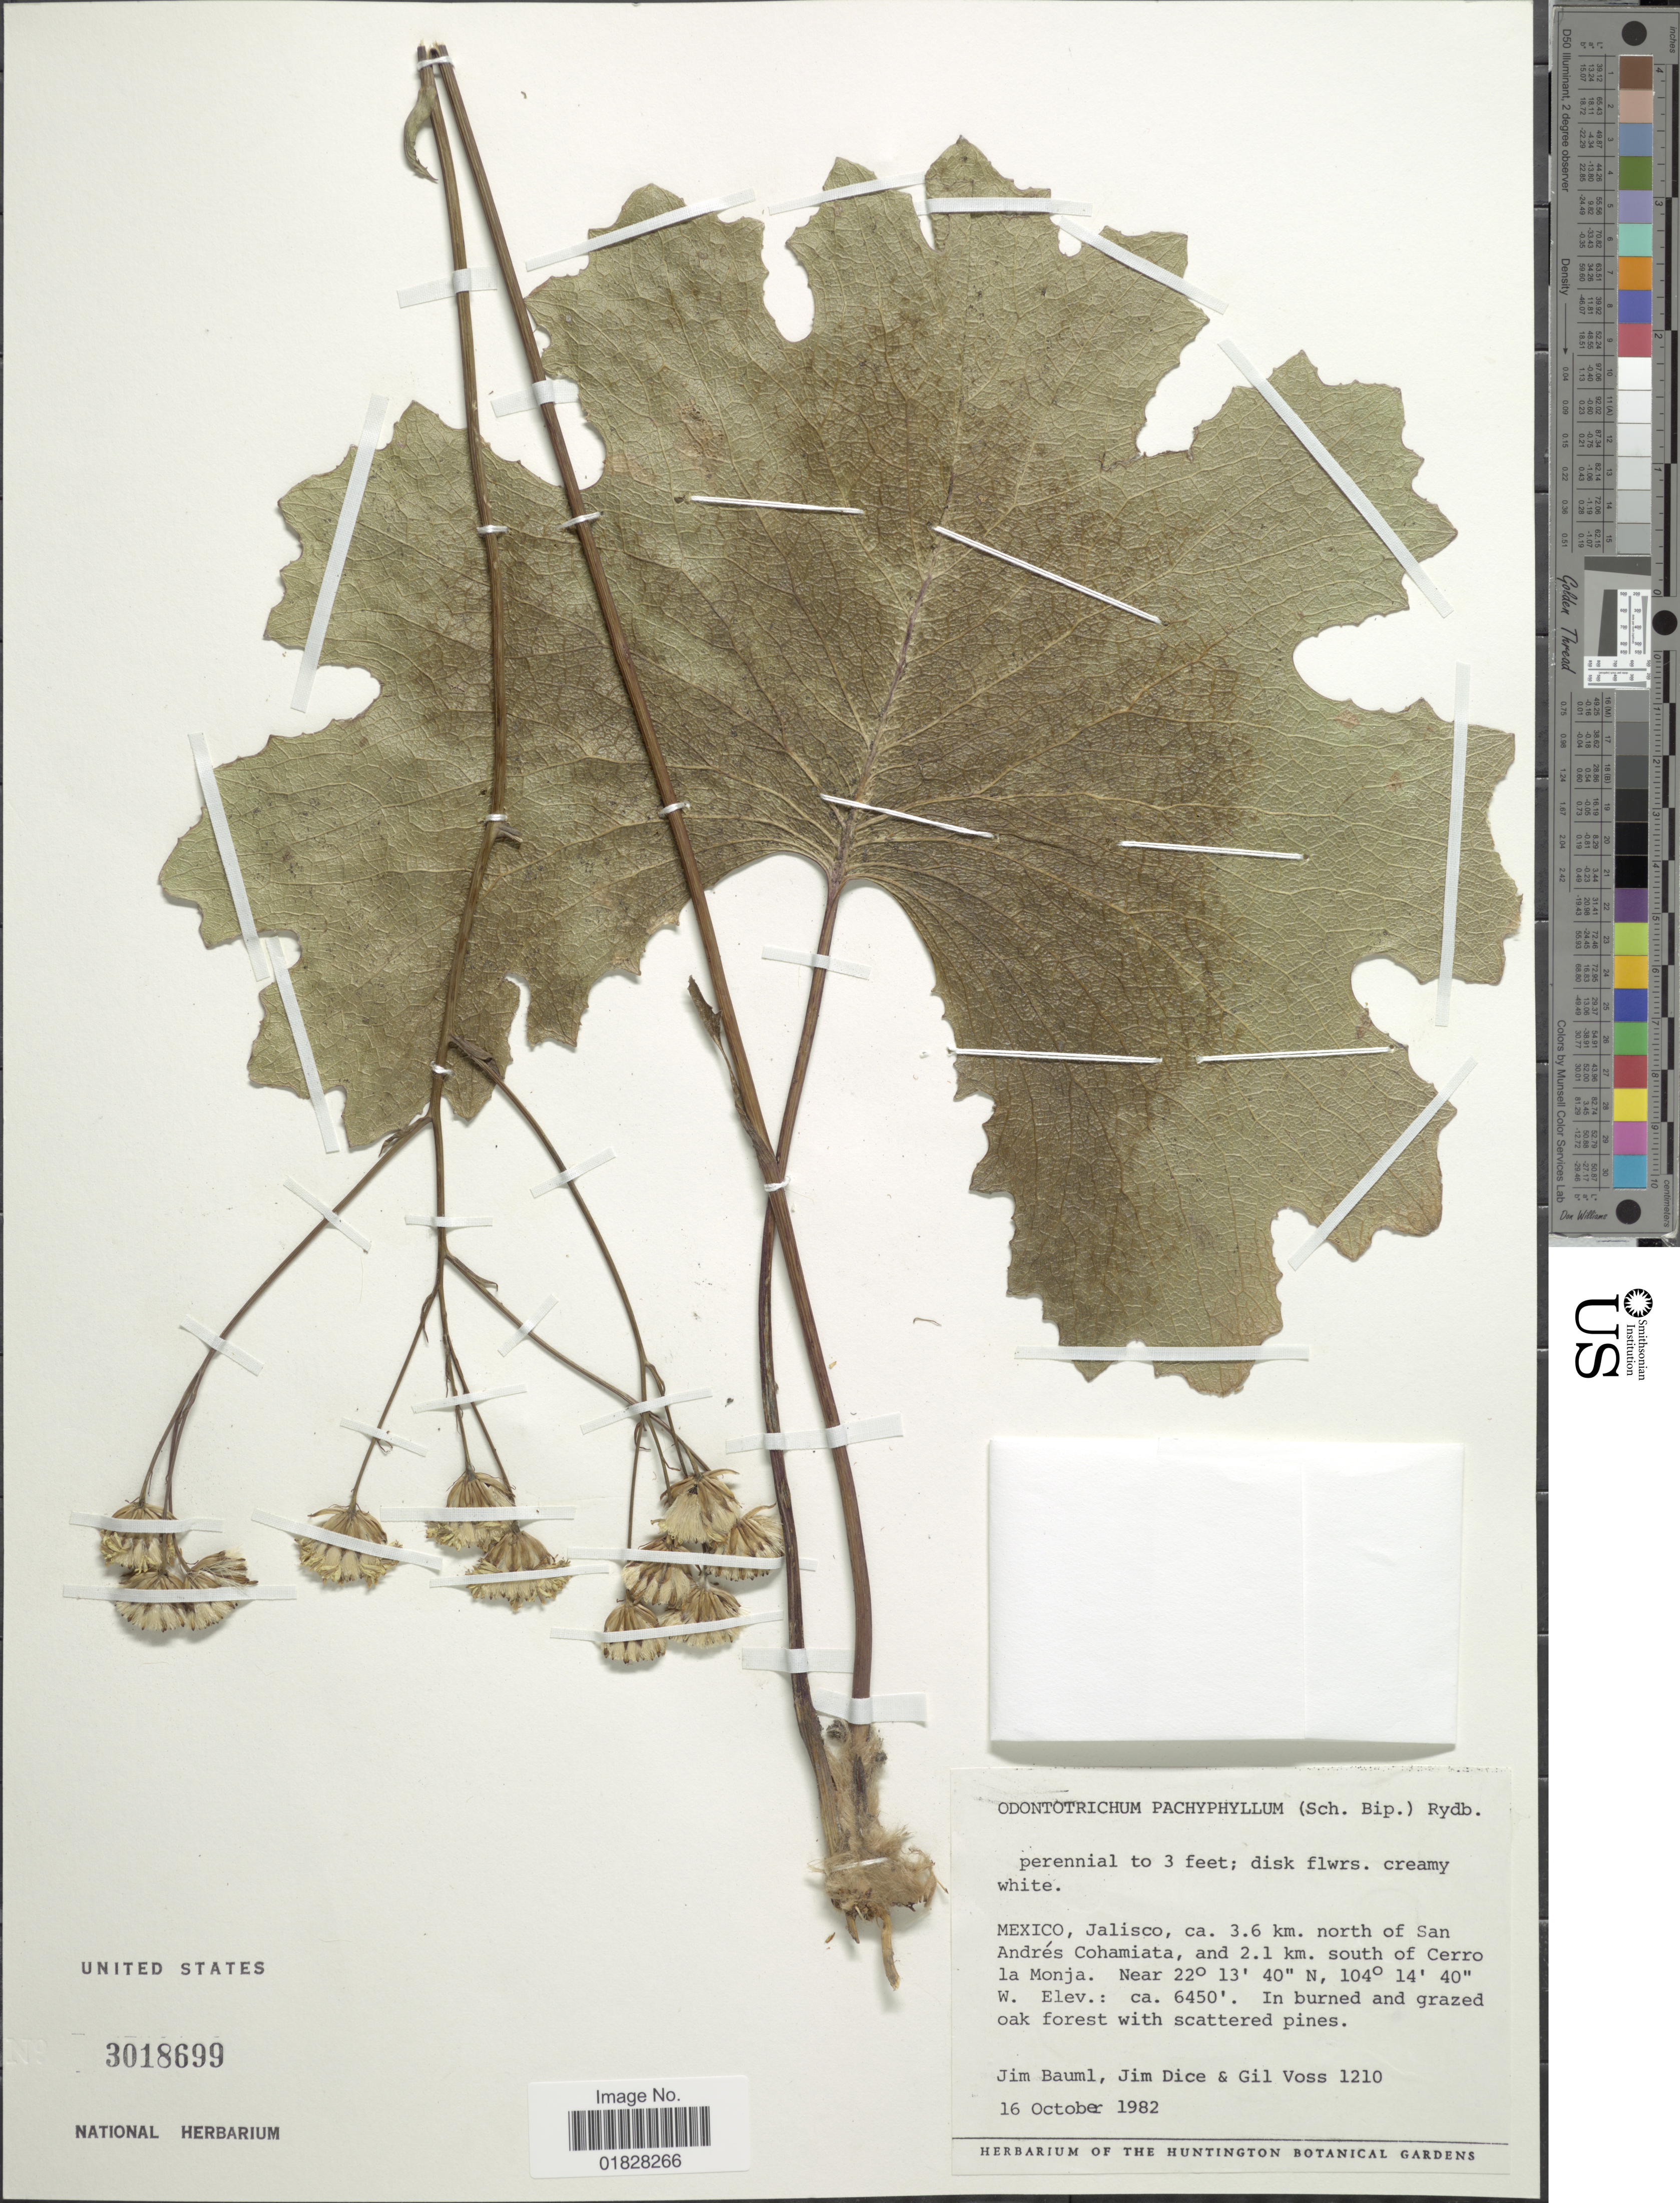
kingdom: Plantae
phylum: Tracheophyta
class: Magnoliopsida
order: Asterales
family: Asteraceae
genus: Psacalium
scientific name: Psacalium pachyphyllum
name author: (Sch. Bip.) H. Rob. & Brettell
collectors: J. Bauml, J. Dice & G. Voss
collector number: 1210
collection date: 1982-10-16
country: Mexico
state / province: Jalisco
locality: Mexico, Jalisco, ca. 3.6 km. north of San Andrés Cohamiata, and 2.1 km. south of Cerro la Monja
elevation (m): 1966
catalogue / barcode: US 3018699